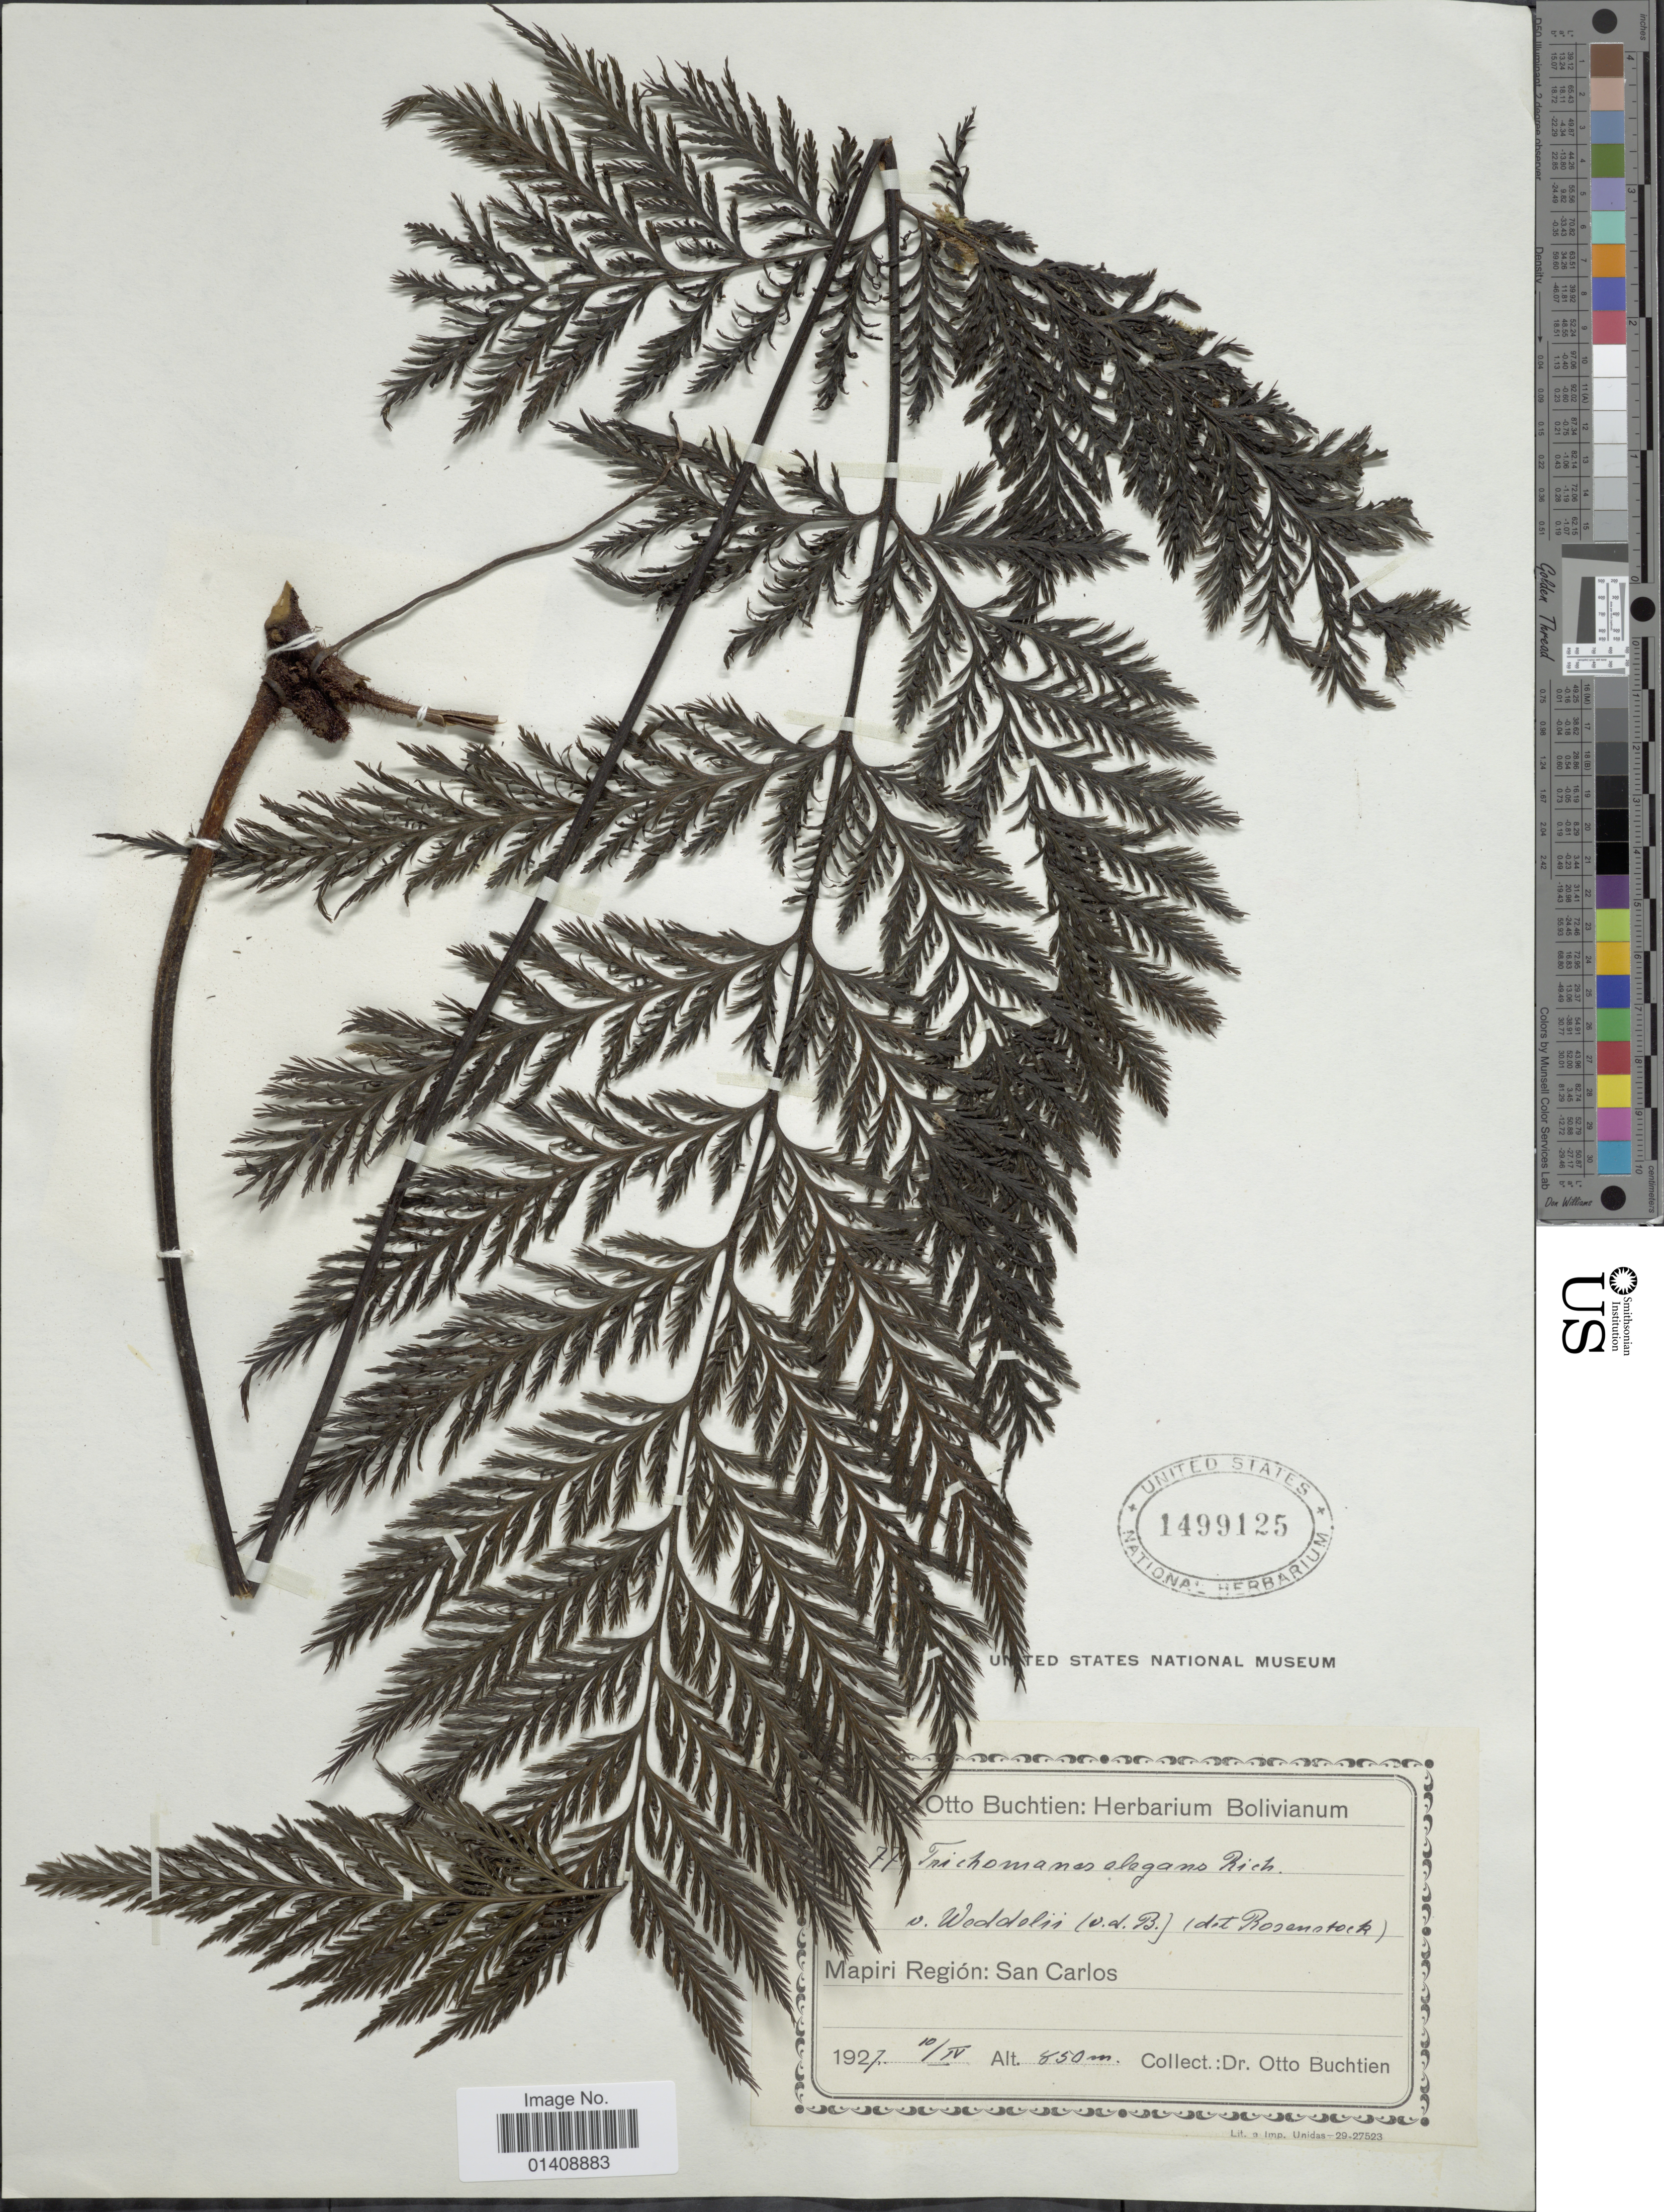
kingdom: Plantae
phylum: Tracheophyta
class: Polypodiopsida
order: Hymenophyllales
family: Hymenophyllaceae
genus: Trichomanes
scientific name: Trichomanes elegans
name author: Rich.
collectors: O. Buchtien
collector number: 77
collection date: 1927-04-10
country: Bolivia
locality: Mapiri Region: San Carlos.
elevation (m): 850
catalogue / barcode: US 1499125